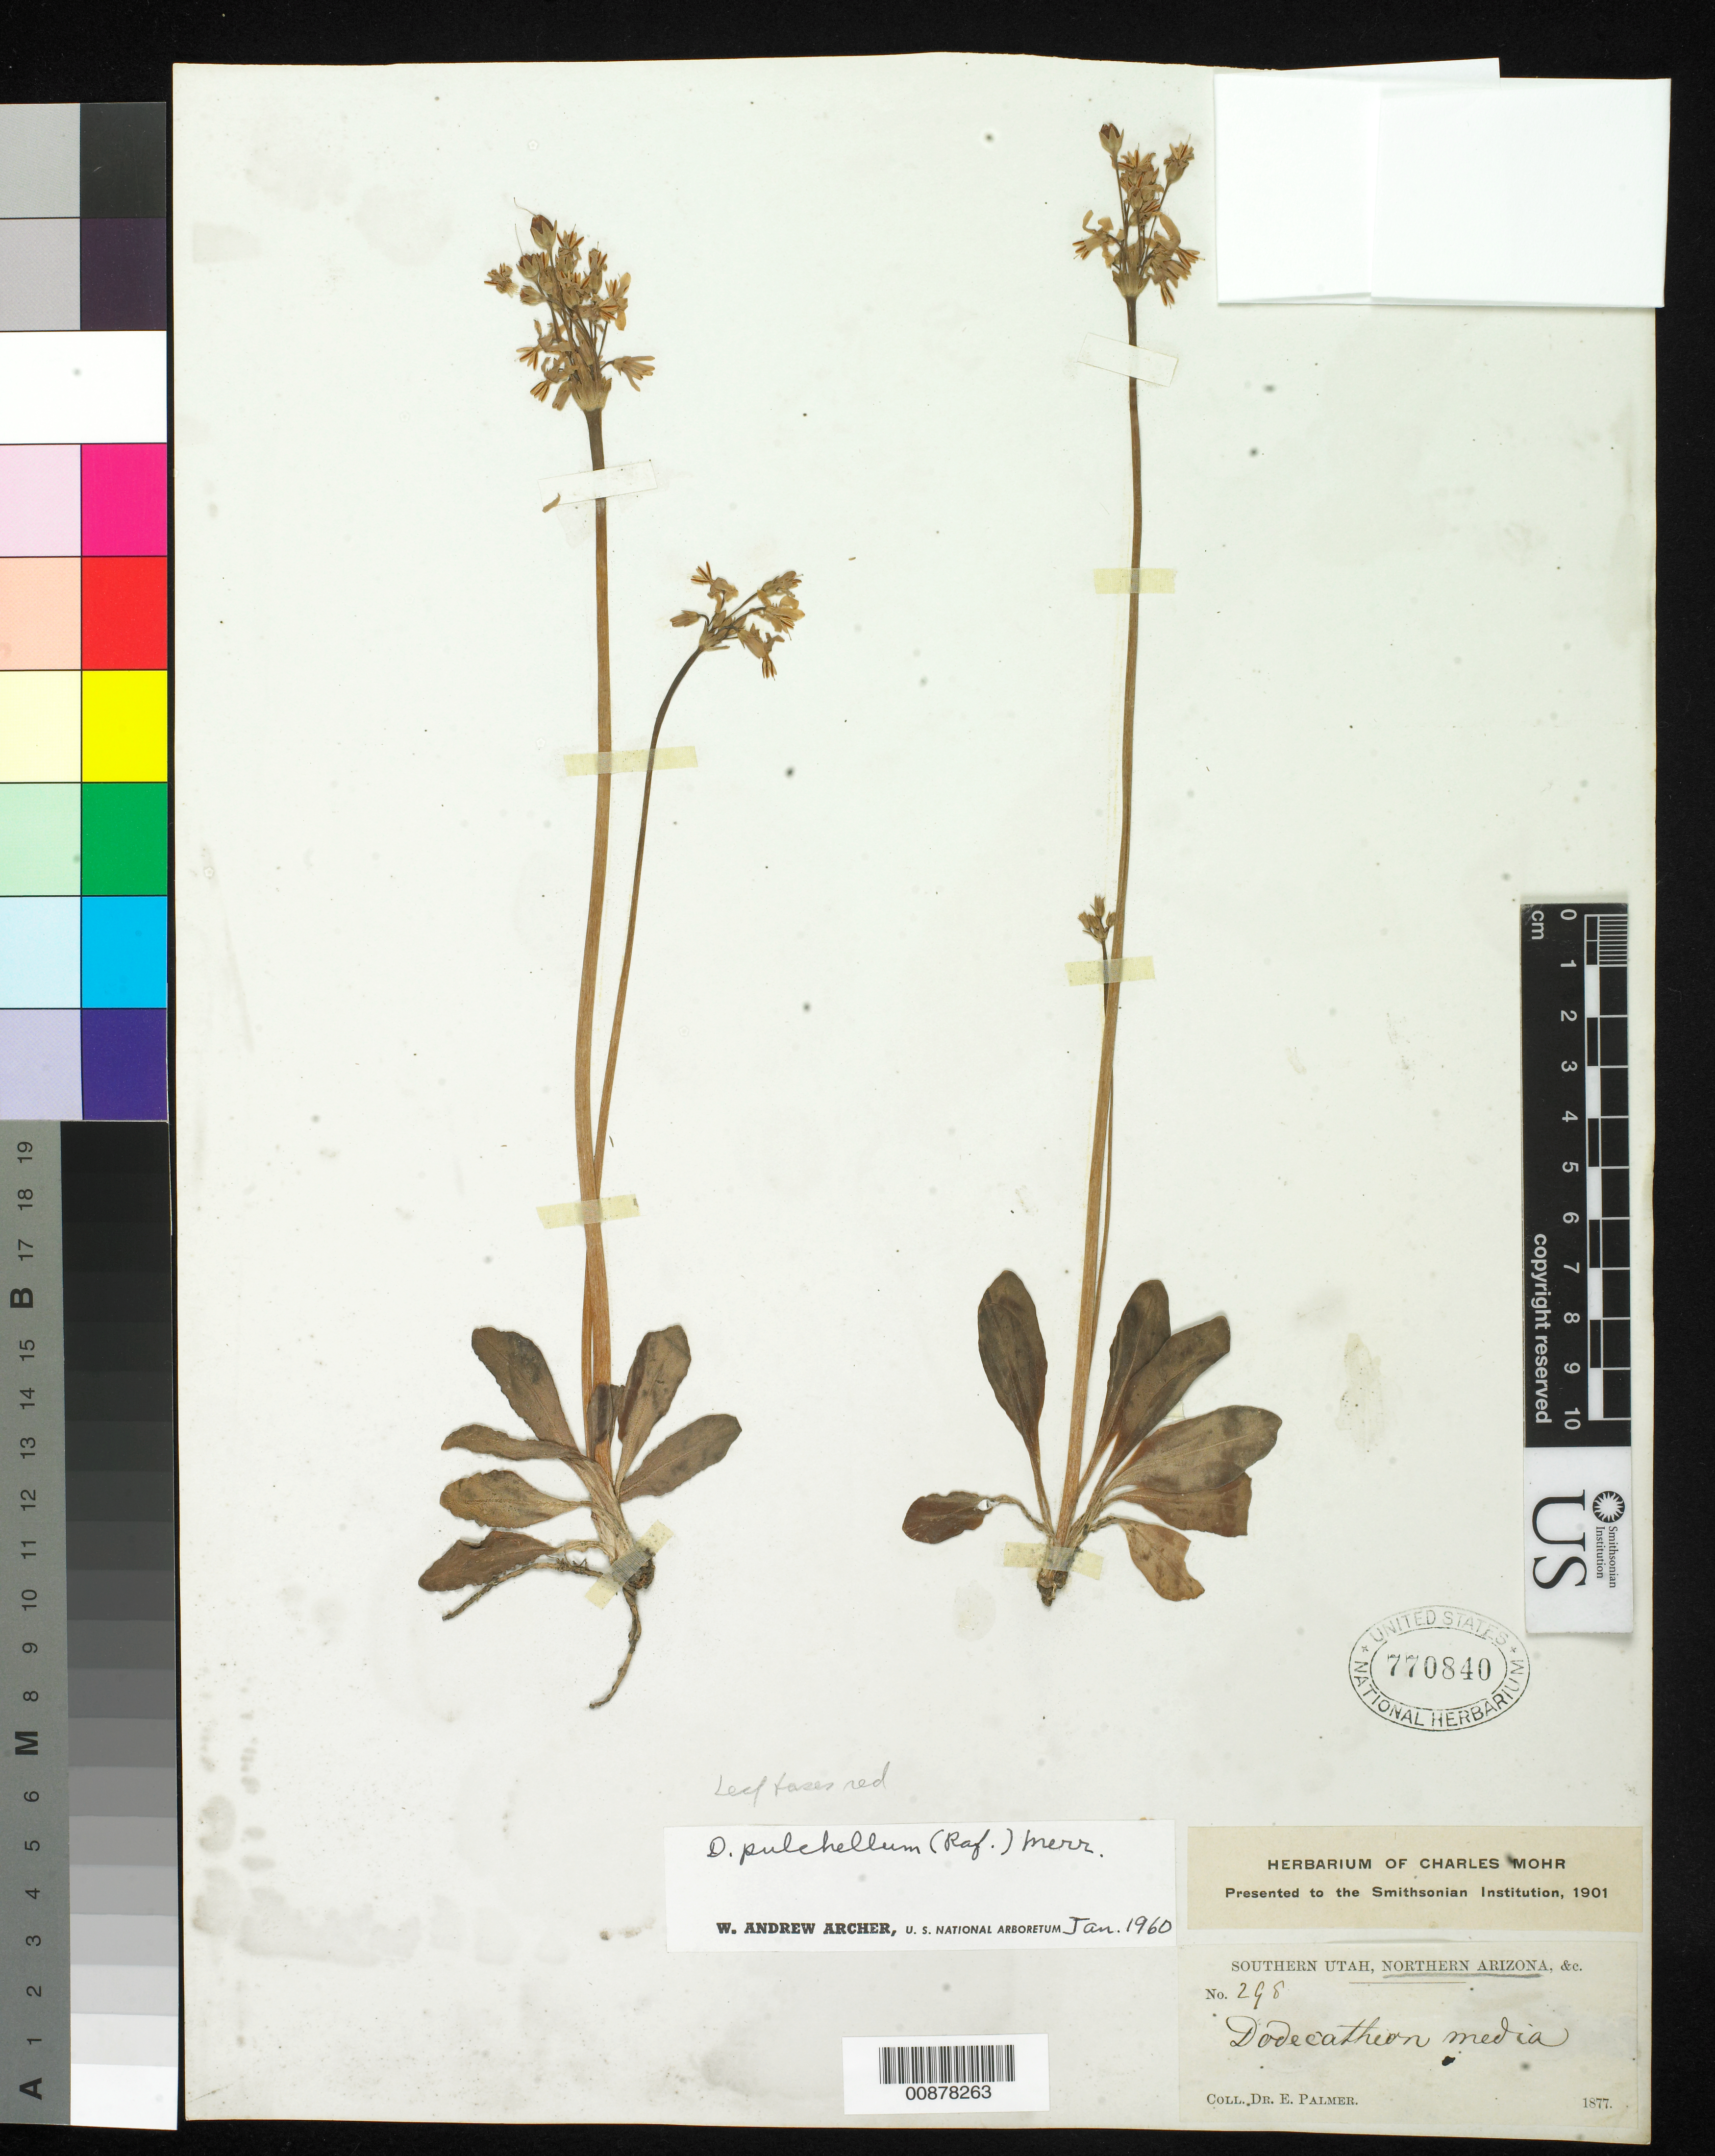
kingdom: Plantae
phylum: Tracheophyta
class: Magnoliopsida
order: Ericales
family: Primulaceae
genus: Dodecatheon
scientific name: Dodecatheon pulchellum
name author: (Raf.) Merr.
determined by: Archer, W. A., (NA), United States National Arboretum, USDA/ARS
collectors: E. Palmer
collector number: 298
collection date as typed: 1877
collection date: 1877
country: United States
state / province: Arizona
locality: Northern Arizona.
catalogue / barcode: US 770840